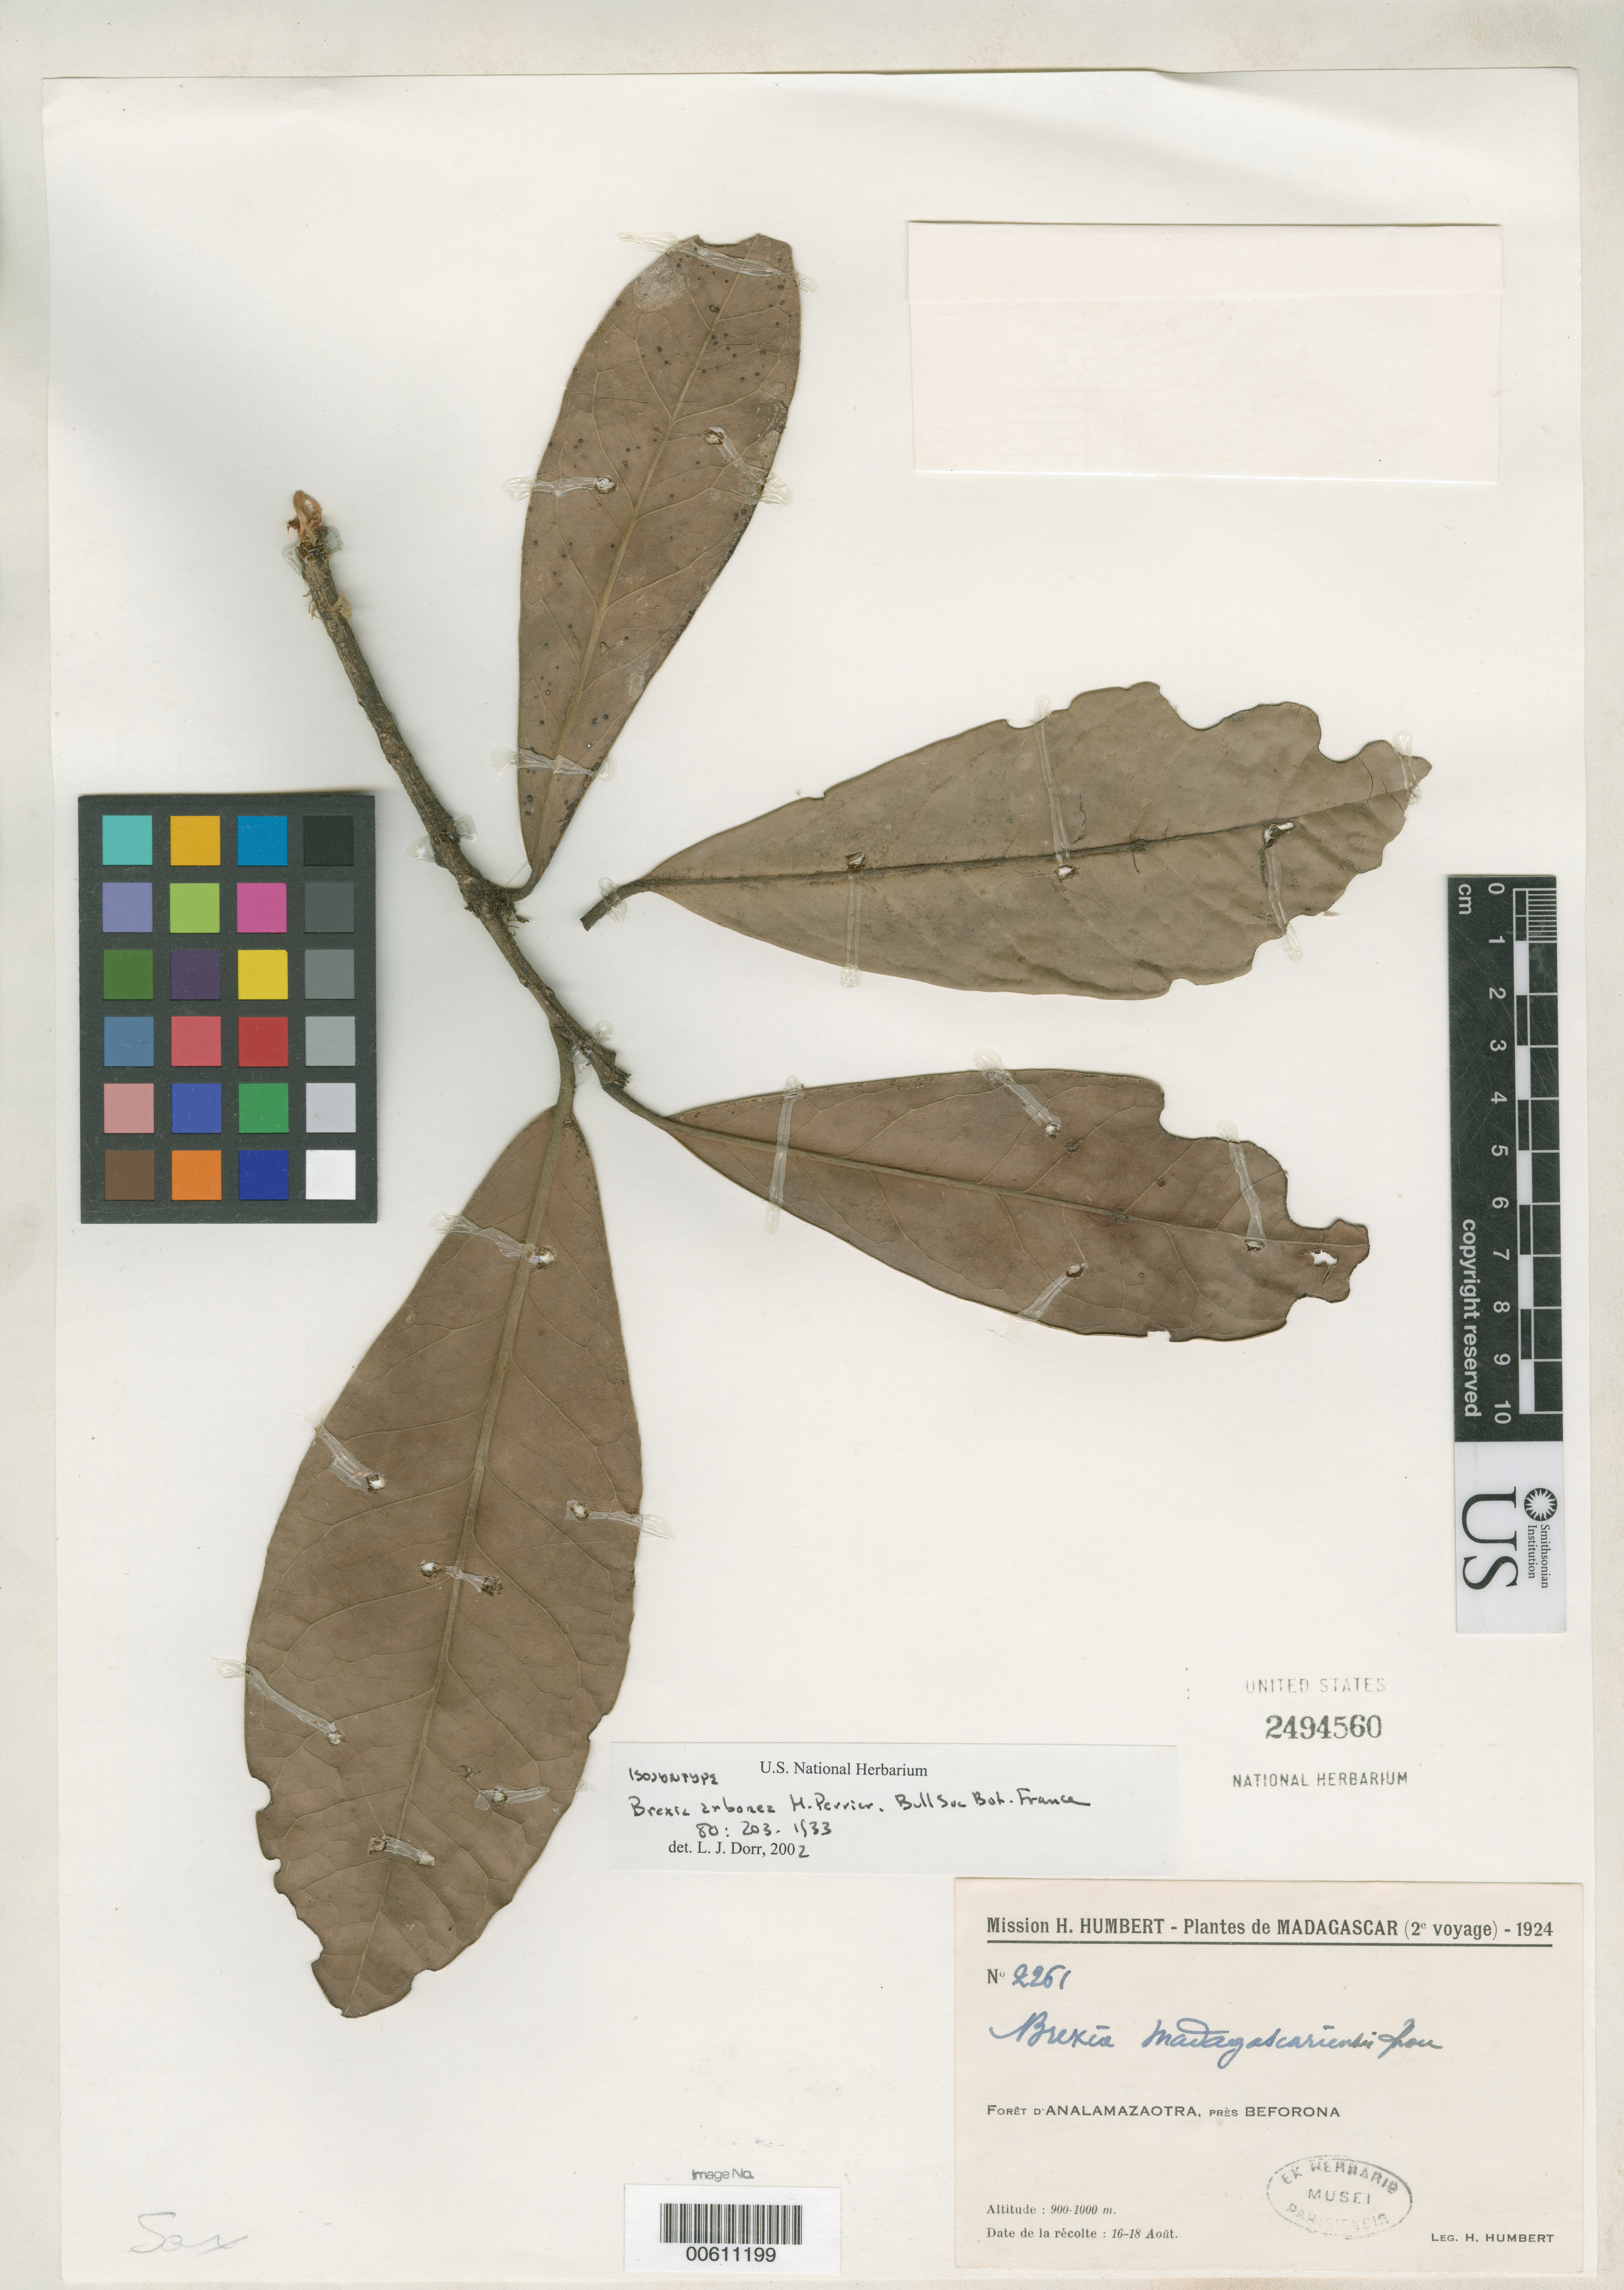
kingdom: Plantae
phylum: Tracheophyta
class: Magnoliopsida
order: Celastrales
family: Celastraceae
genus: Brexia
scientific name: Brexia arborea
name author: H. Perrier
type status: Isosyntype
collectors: H. Humbert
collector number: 2261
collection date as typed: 16 Aug 1924 to 18 Aug 1924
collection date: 1924-08-16/1924-08-18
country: Madagascar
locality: Forêt d'Analamazaotra, près Beforona.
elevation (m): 900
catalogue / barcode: US 2494560